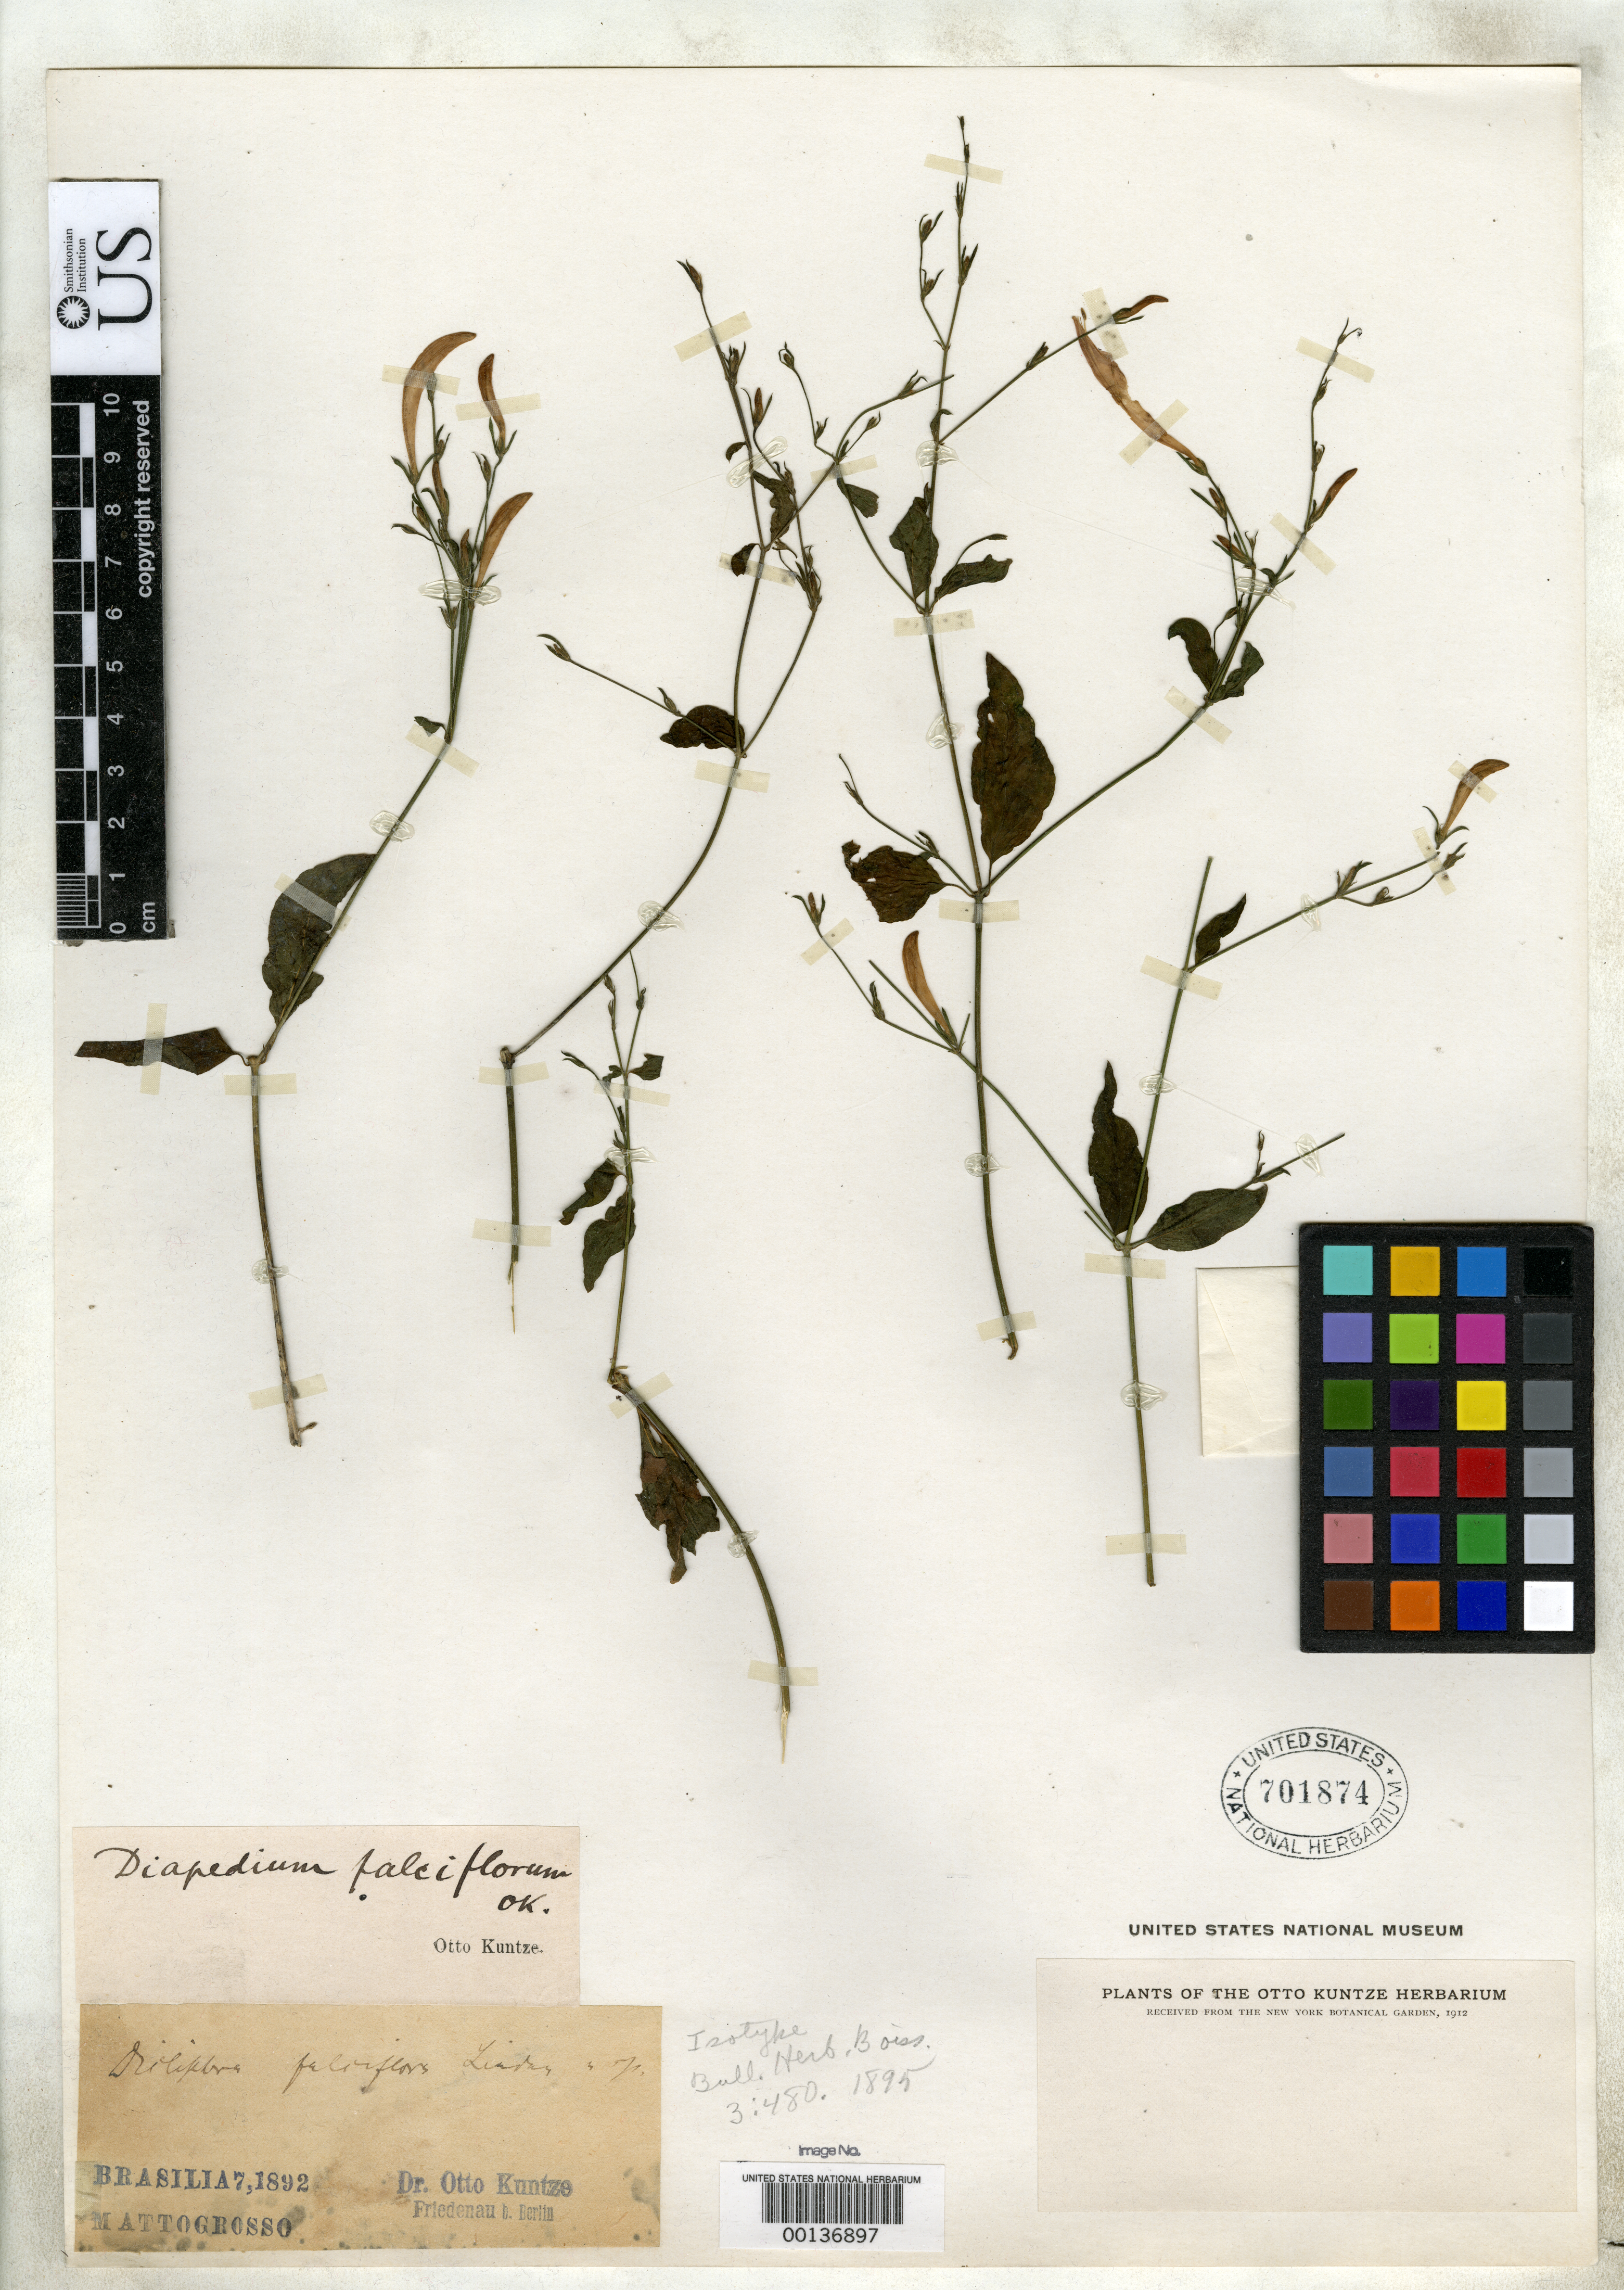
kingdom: Plantae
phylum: Tracheophyta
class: Magnoliopsida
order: Lamiales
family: Acanthaceae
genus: Dicliptera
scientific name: Dicliptera falciflora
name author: Lindau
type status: Isotype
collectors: C.E.O. Kuntze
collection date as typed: Jul 1892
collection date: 1892-07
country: Brazil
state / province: Minas Gerais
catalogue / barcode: US 701874